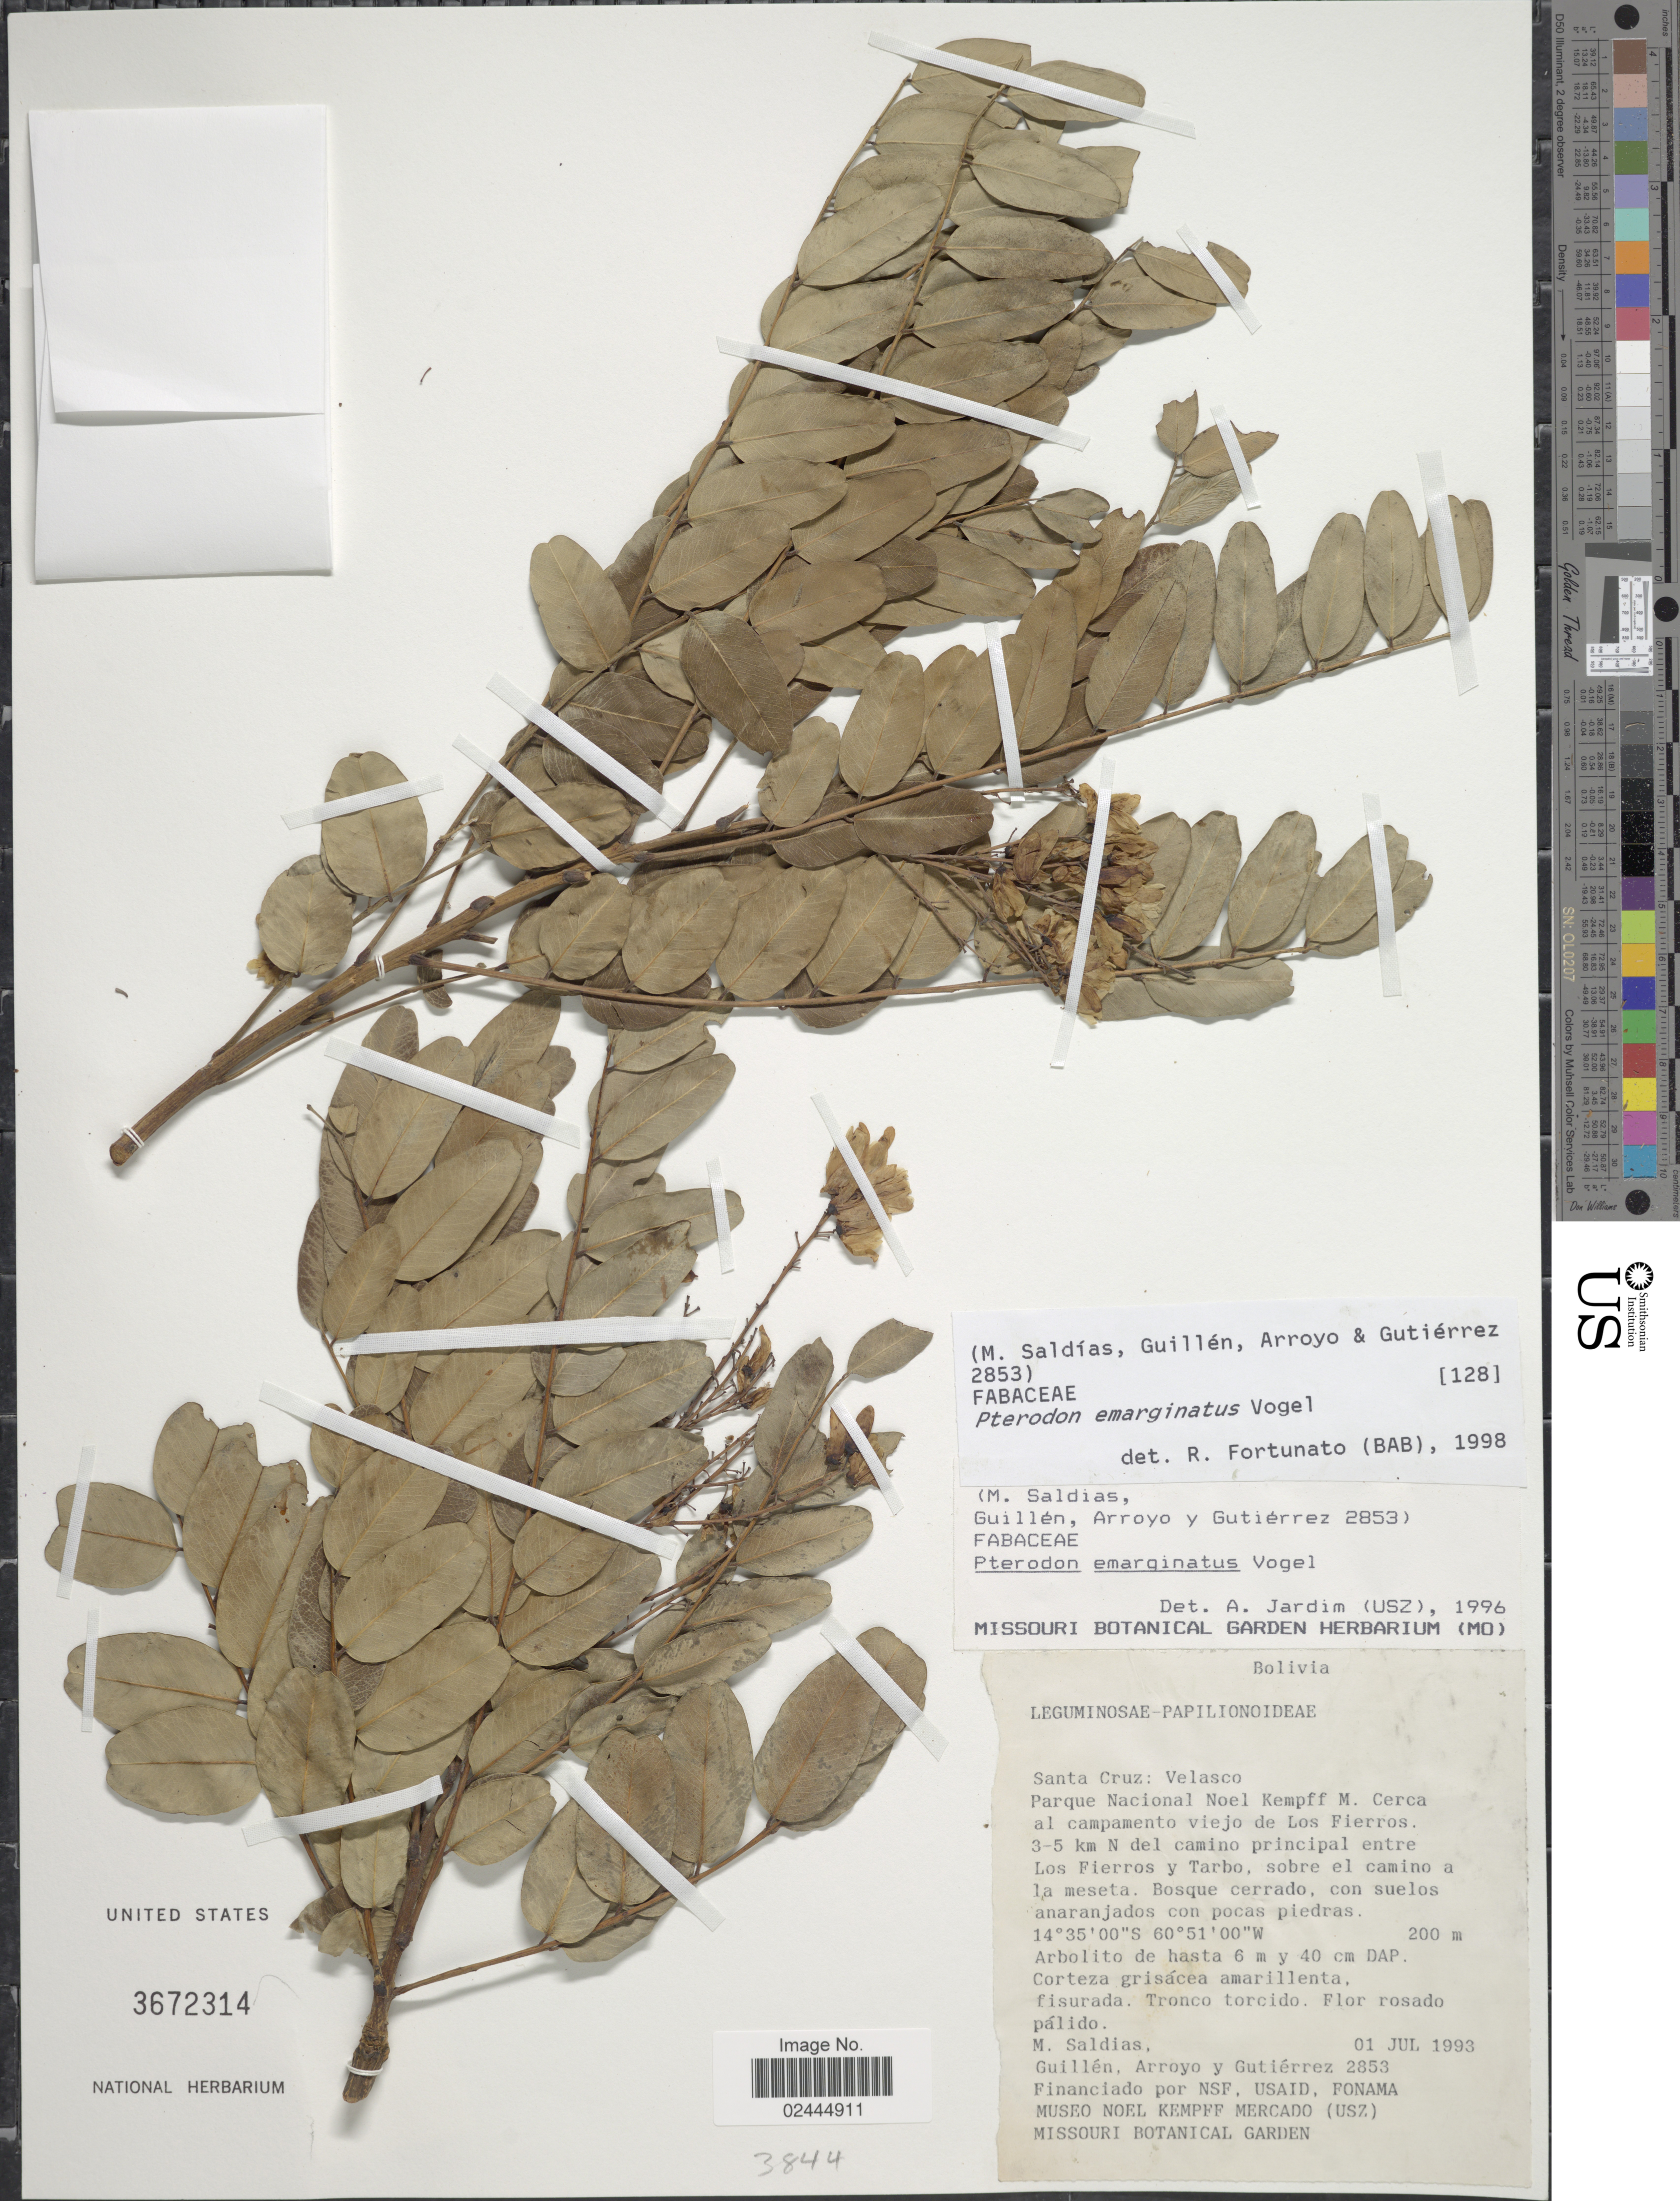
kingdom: Plantae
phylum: Tracheophyta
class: Magnoliopsida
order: Fabales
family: Fabaceae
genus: Pterodon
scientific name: Pterodon emarginatus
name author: Vogel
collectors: M. Saldias, -- Guillen, Arroyo, -- & Gutiérrez, --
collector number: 2853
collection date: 1993-07-01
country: Bolivia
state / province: Santa Cruz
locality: Santa Cruz: Velasco, Parque Nacional Noel Kempff M. Cerca al campamento viejo de Los Fierros. 3-5 km N del camino principal entre Los Fierros y Tarbo, sobre e camino a la meseta.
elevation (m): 200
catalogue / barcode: US 3672314